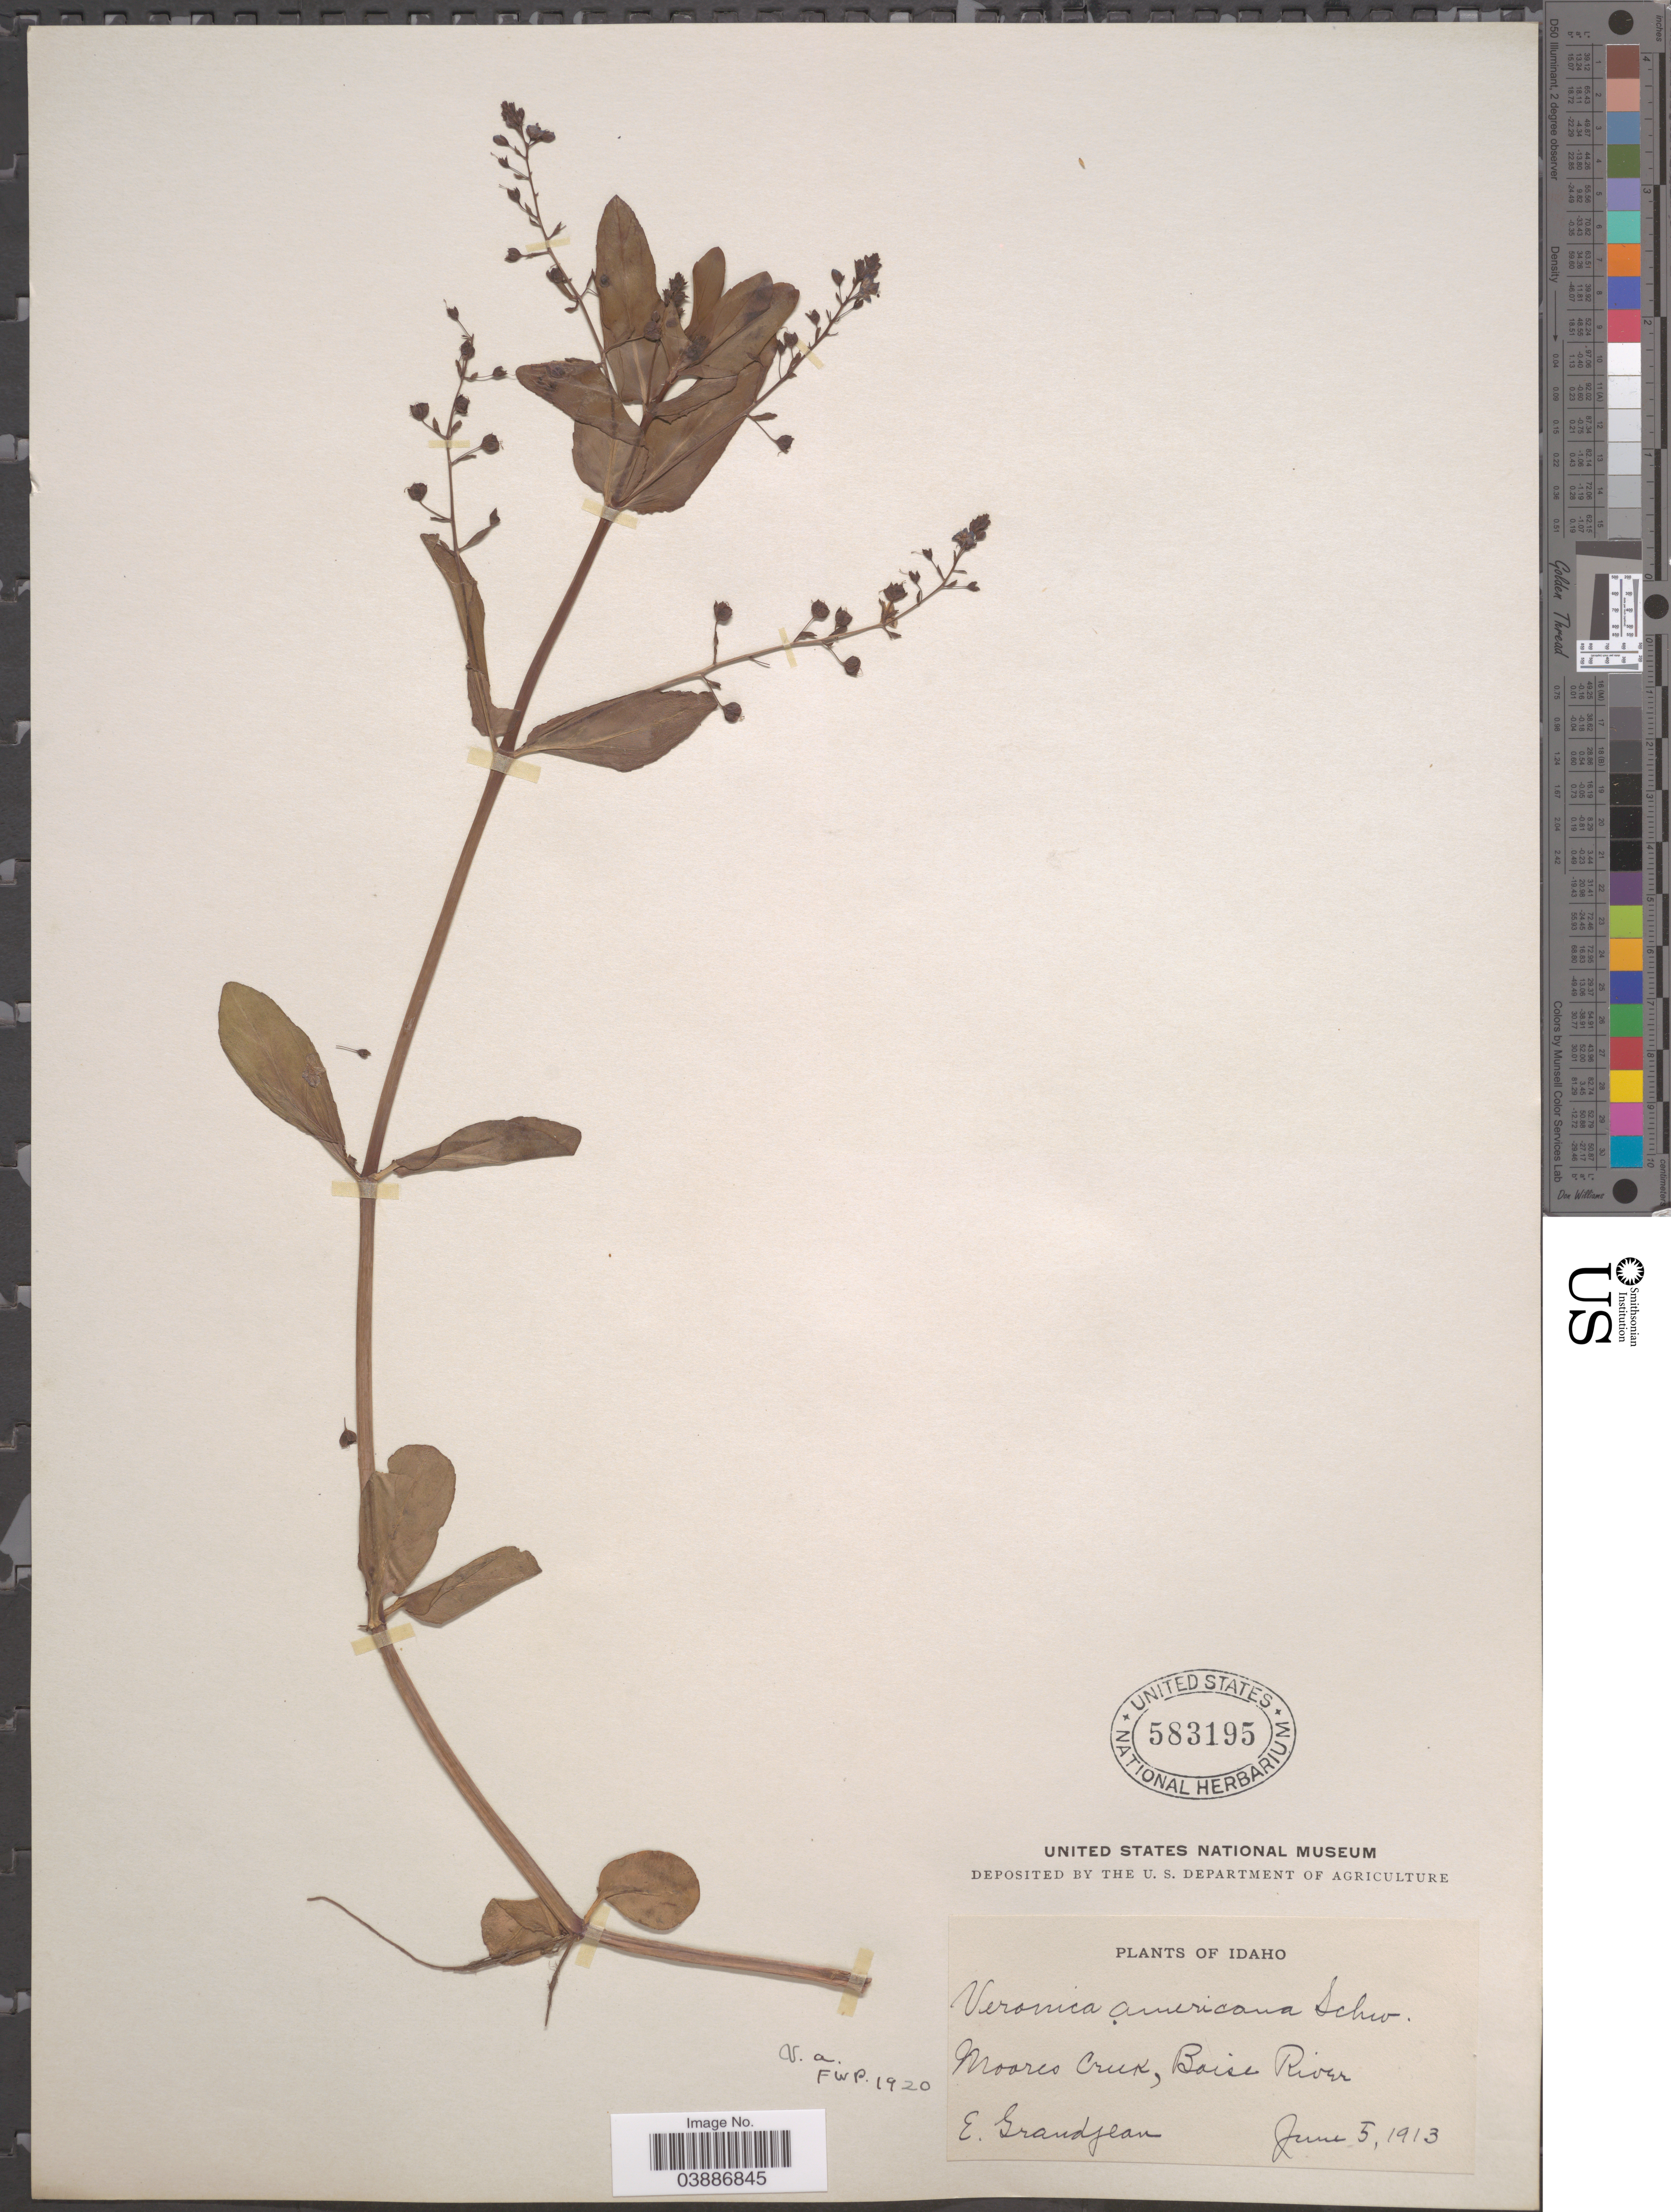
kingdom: Plantae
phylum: Tracheophyta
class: Magnoliopsida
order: Lamiales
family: Plantaginaceae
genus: Veronica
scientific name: Veronica americana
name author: Schwein. ex Benth.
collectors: E. Grandjean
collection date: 1913-06-05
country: United States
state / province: Idaho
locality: Moores Creek, Boise River.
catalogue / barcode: US 583195